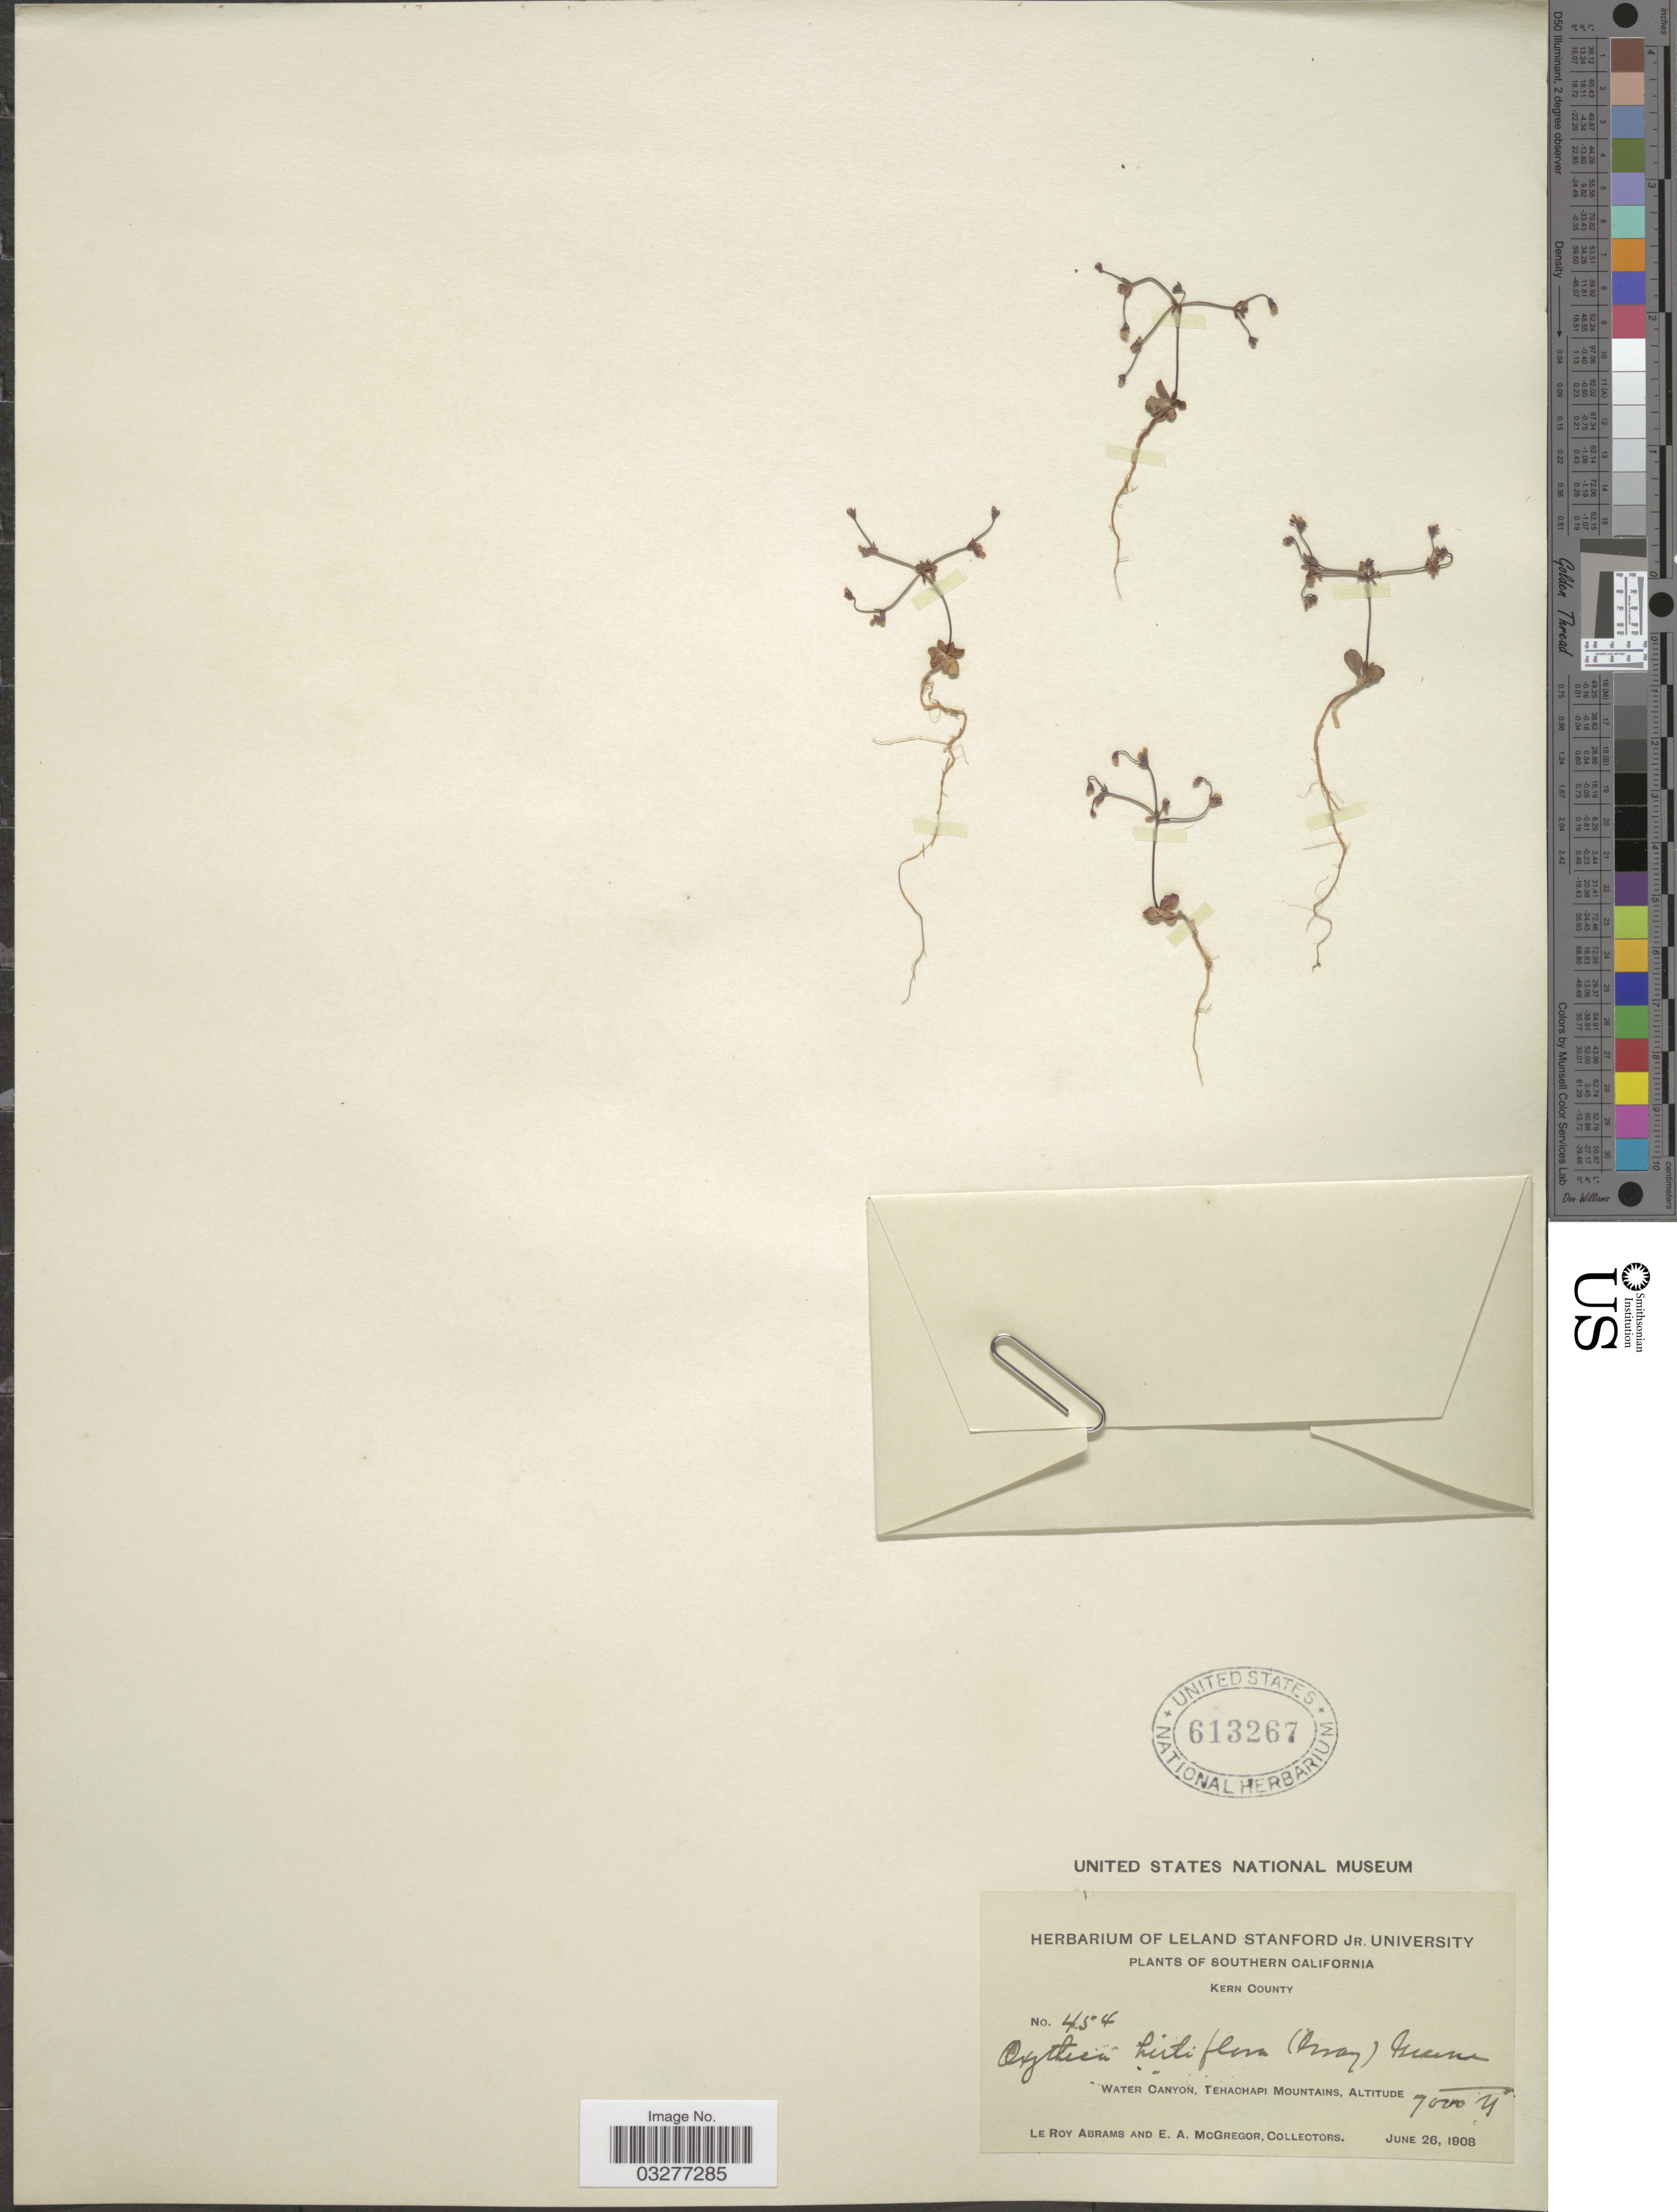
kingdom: Plantae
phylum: Tracheophyta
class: Magnoliopsida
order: Caryophyllales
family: Polygonaceae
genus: Eriogonum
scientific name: Eriogonum hirtiflorum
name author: A. Gray ex S. Watson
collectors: L. Abrams & E. A. McGregor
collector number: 454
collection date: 1908-06-26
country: United States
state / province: California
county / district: Kern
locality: Southern California. Kern County. Water Canyon, Tehachapi Mountains.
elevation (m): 2134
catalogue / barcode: US 613267